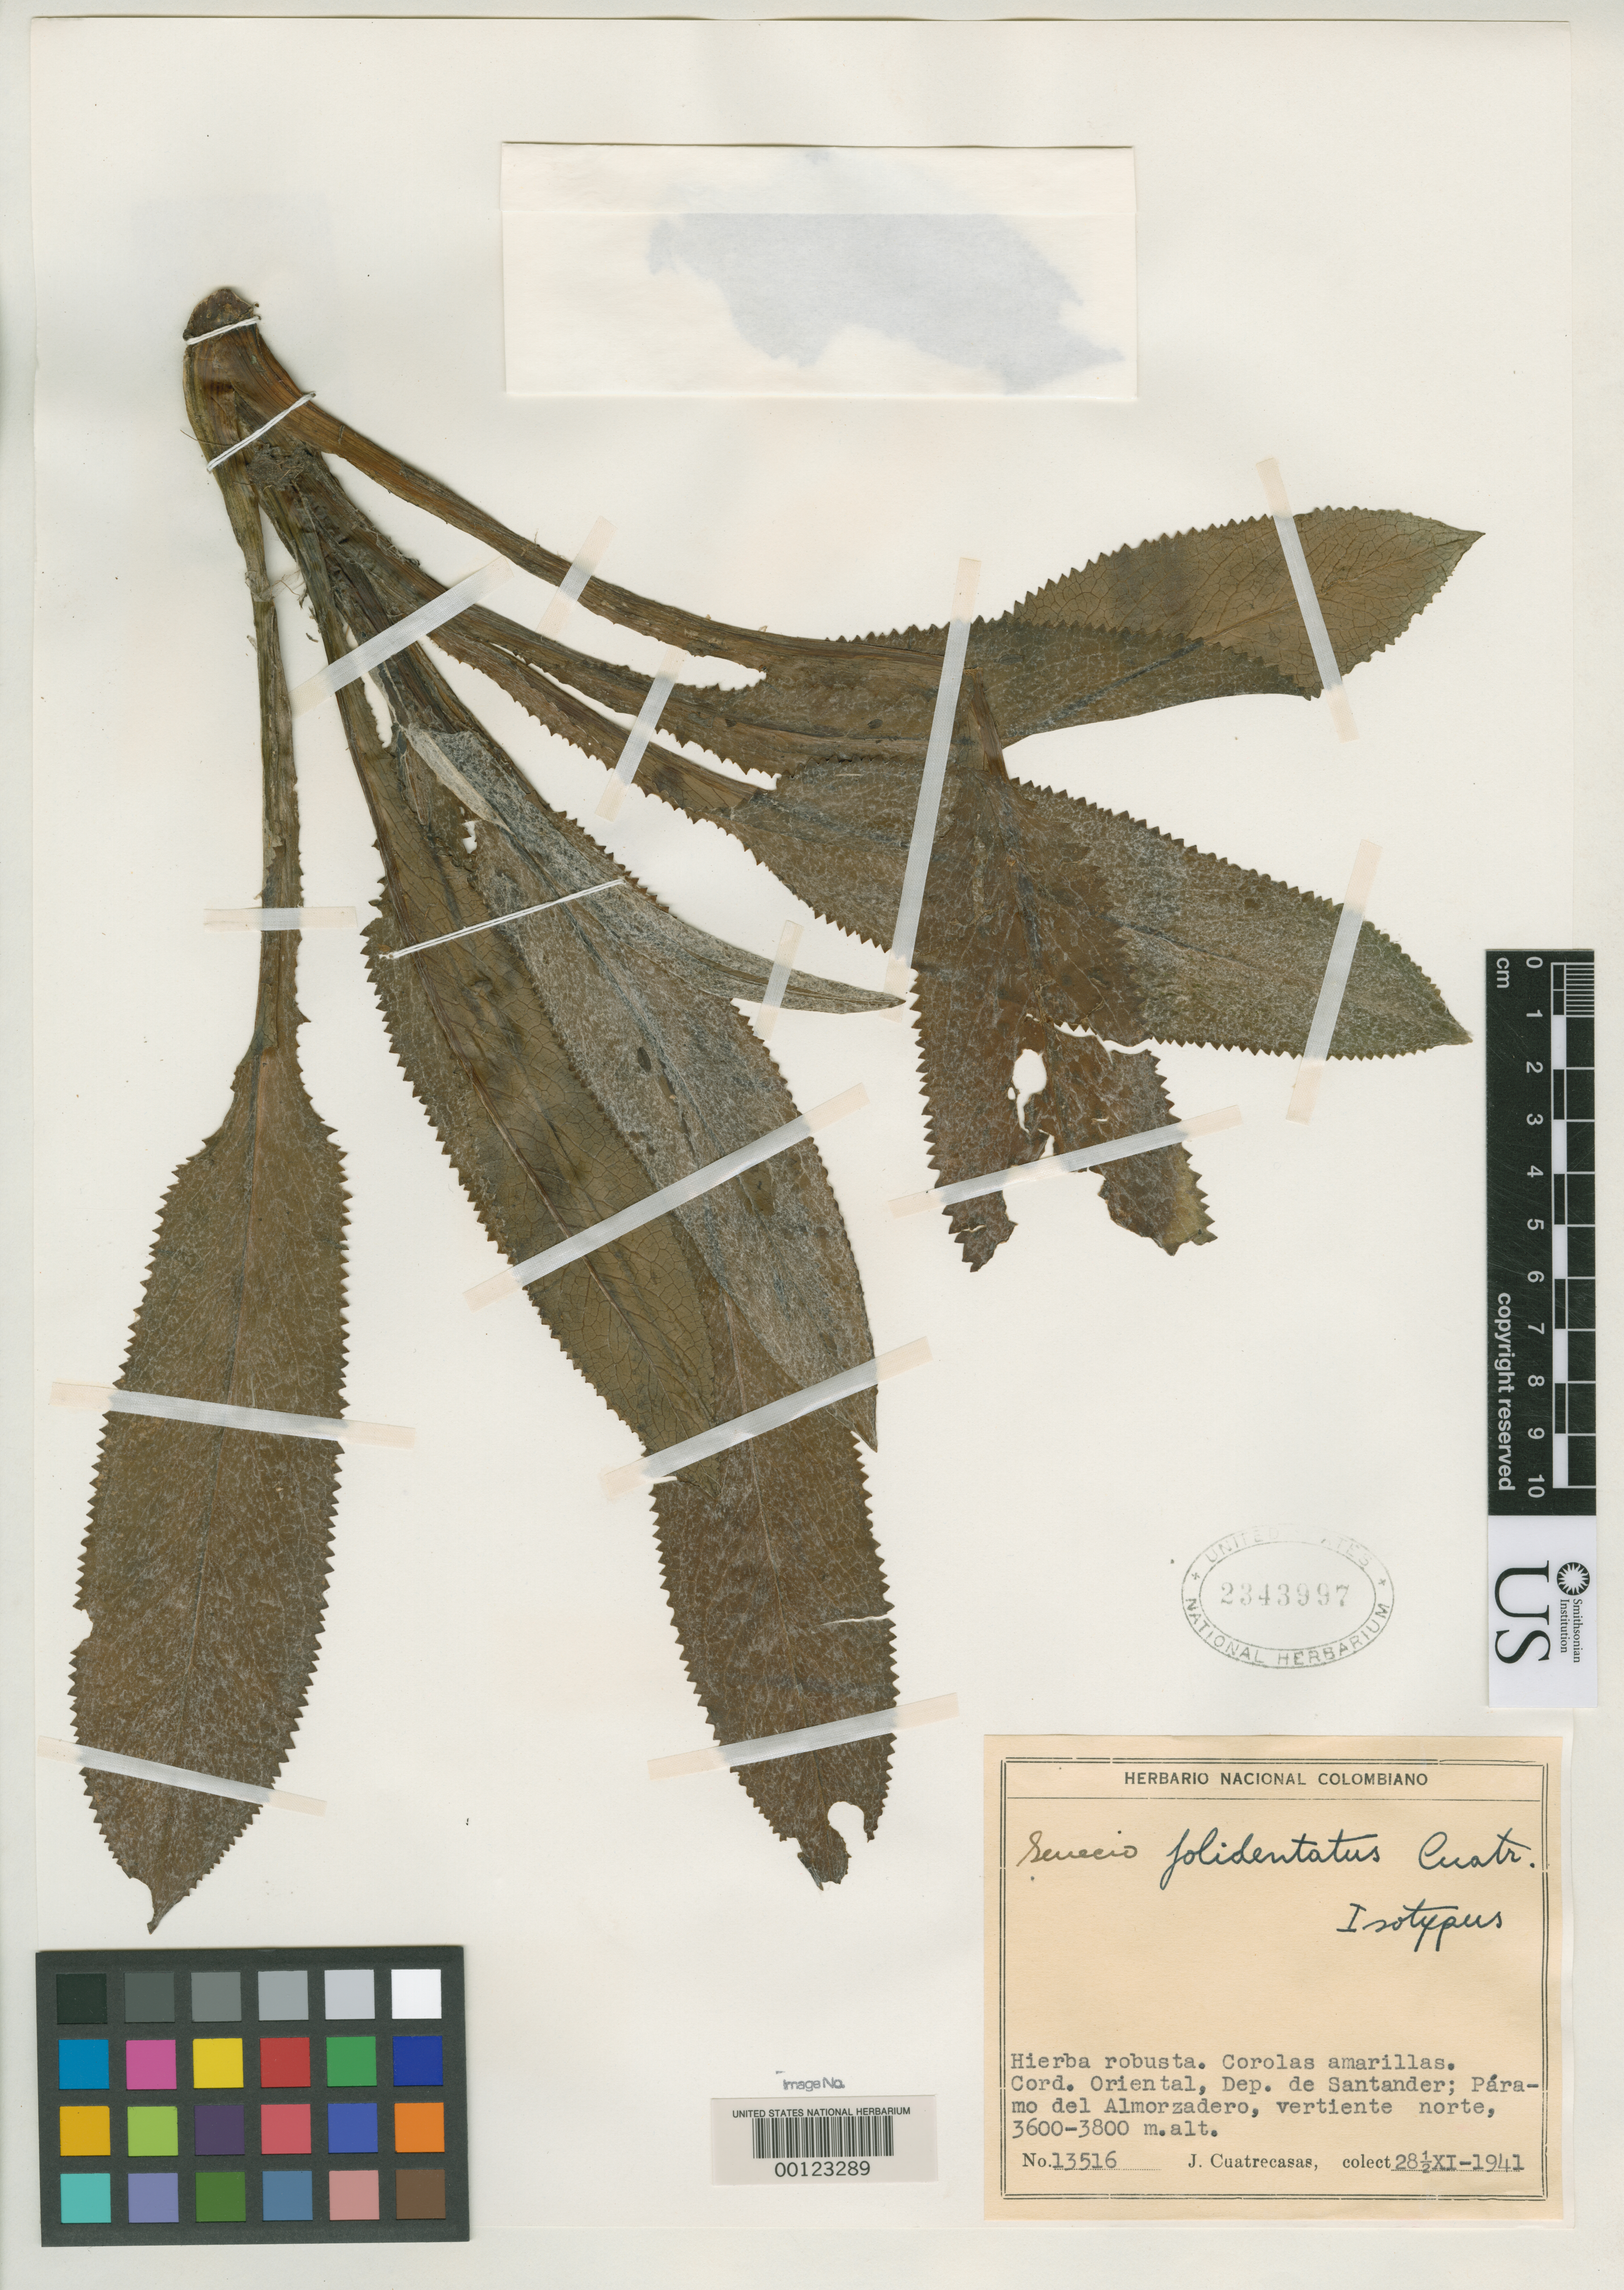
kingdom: Plantae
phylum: Tracheophyta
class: Magnoliopsida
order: Asterales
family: Asteraceae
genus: Senecio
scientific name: Senecio folidentatus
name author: Cuatrec.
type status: Isotype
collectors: J. Cuatrecasas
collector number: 13516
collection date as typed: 28 Nov 1941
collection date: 1941-11-28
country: Colombia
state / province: Santander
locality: Cordillera Oriental, Páramo del Almorzadero, Vertiente Norte. [Cordillera Oriental, Páramo del Almorzadero, N slope.]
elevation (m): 3600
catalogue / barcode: US 2343997